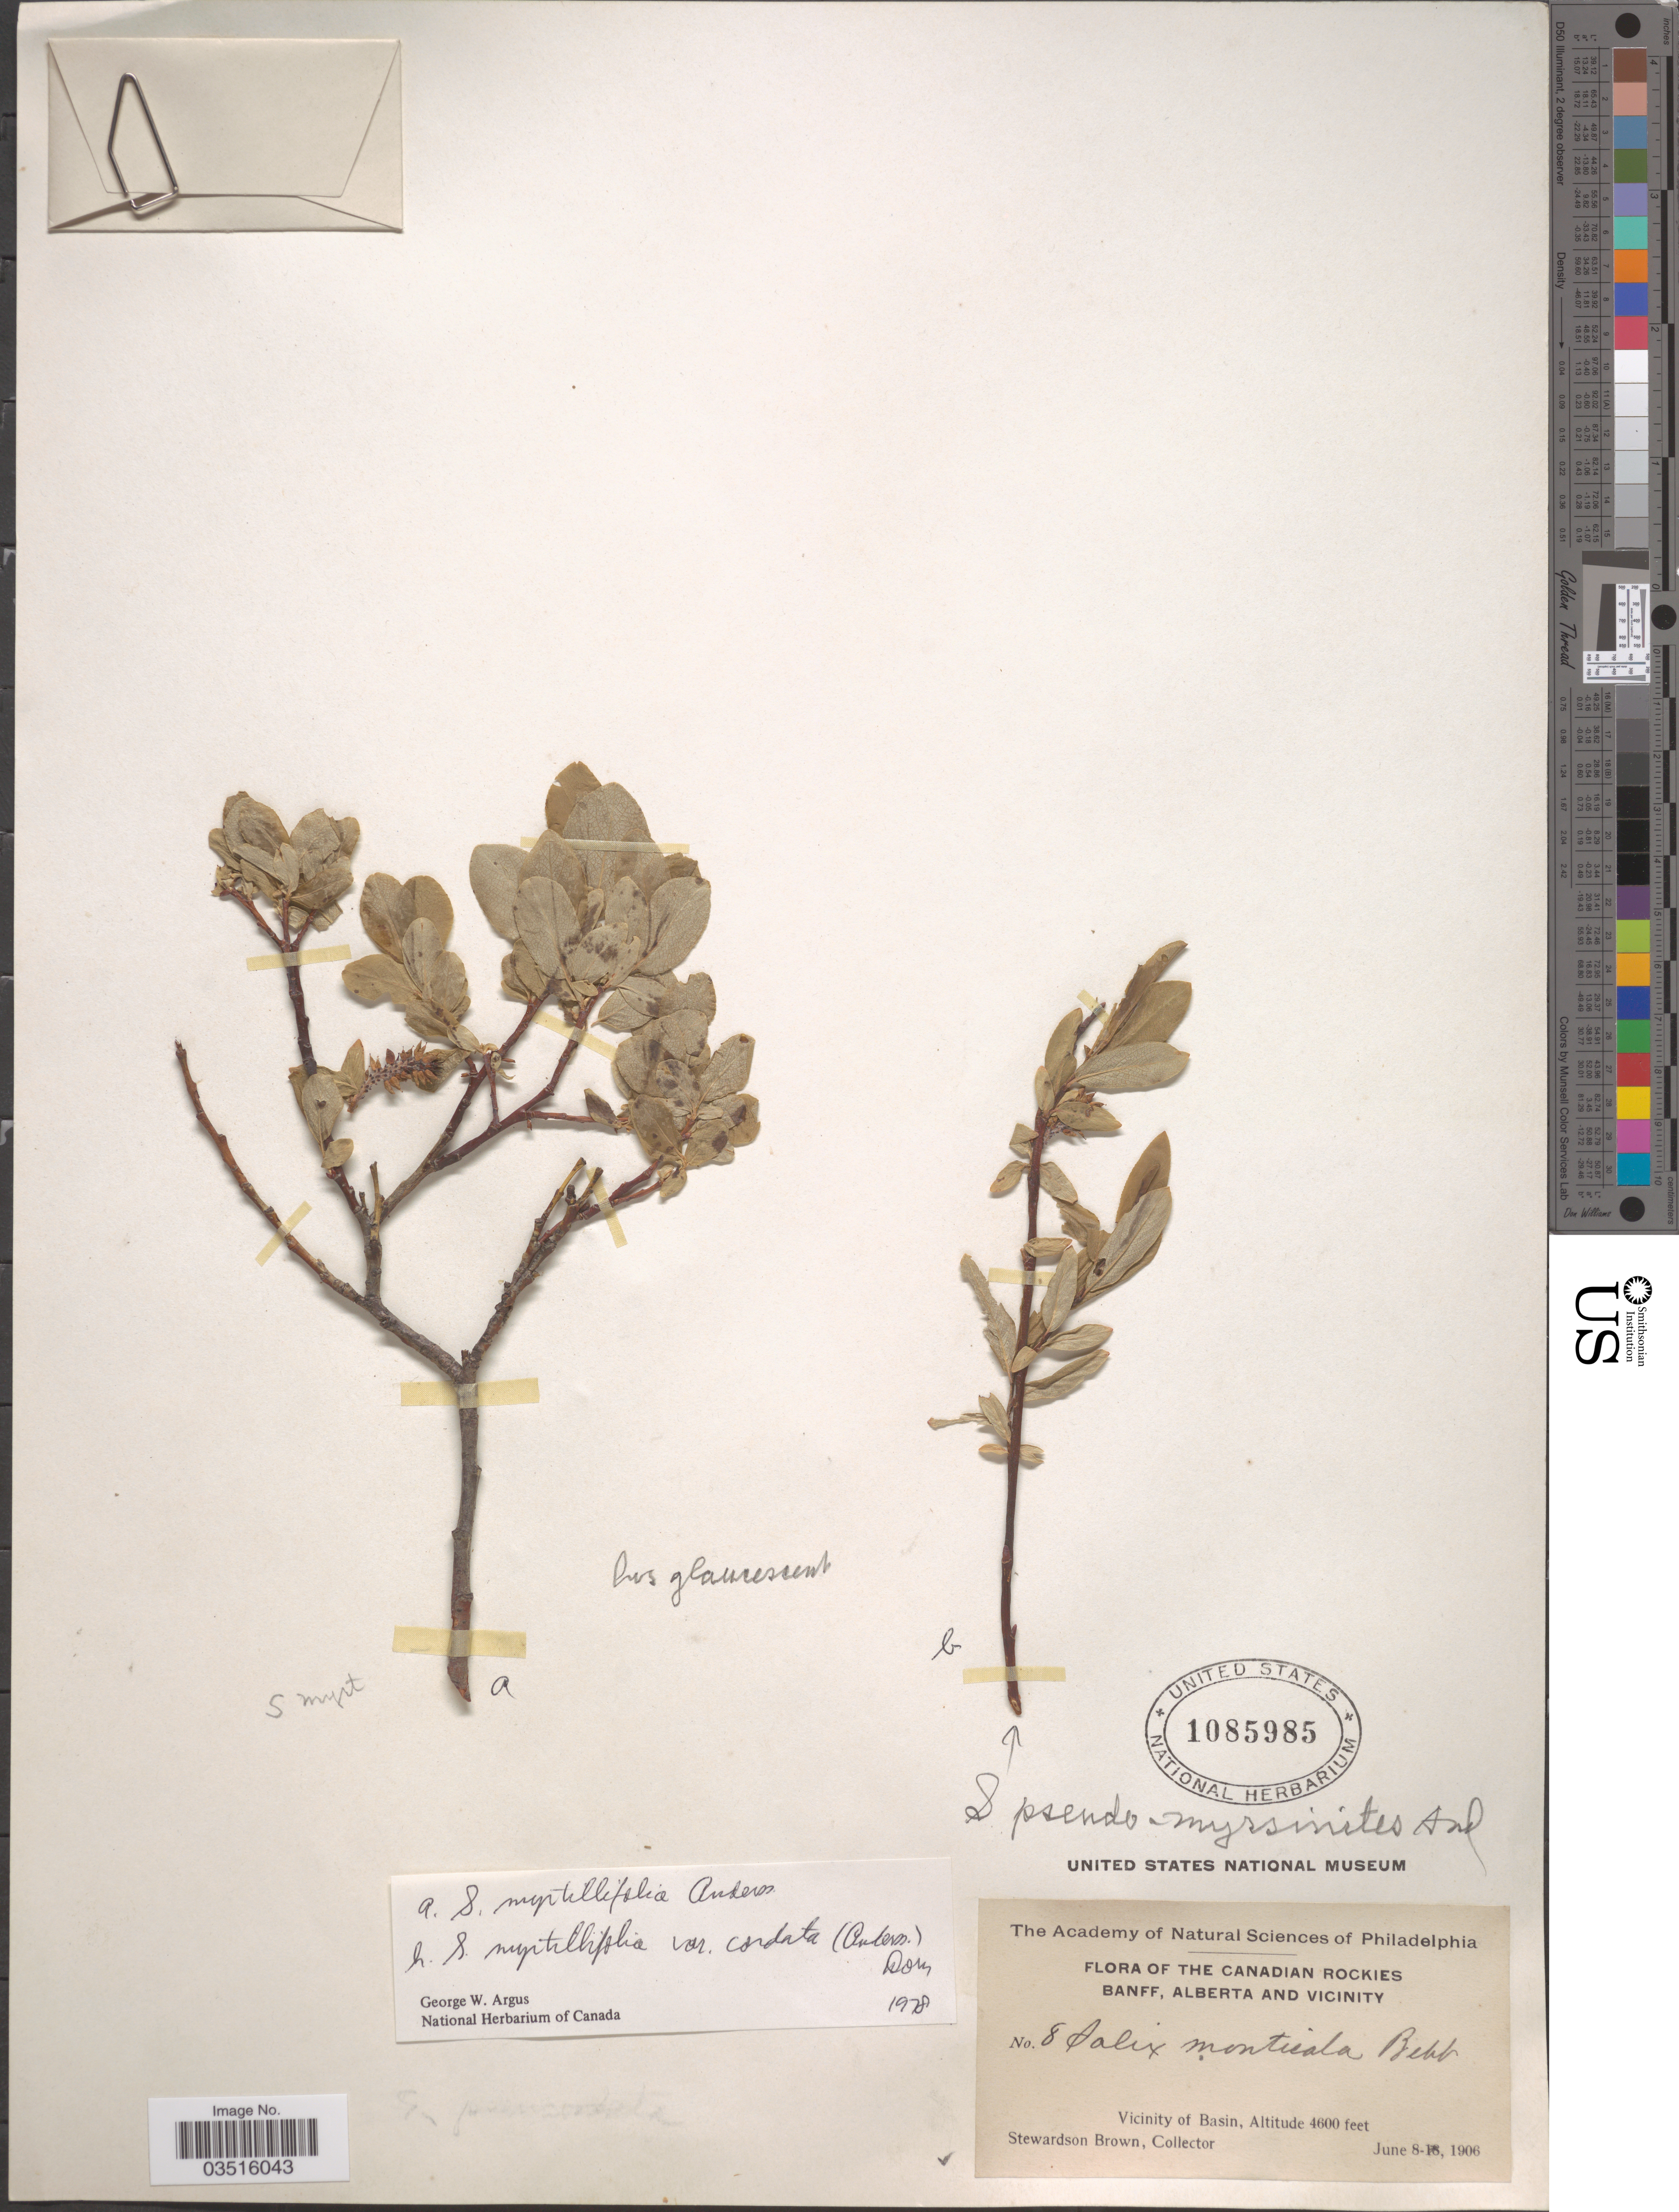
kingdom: Plantae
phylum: Tracheophyta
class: Magnoliopsida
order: Malpighiales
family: Salicaceae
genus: Salix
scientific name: Salix myrtillifolia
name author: Andersson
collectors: S. Brown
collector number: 8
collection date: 1906-06-08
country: Canada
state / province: Alberta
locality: The Canadian Rockies. Banff, Alberta and vicinity. Vicinity of Basin.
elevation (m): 1402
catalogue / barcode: US 1085985